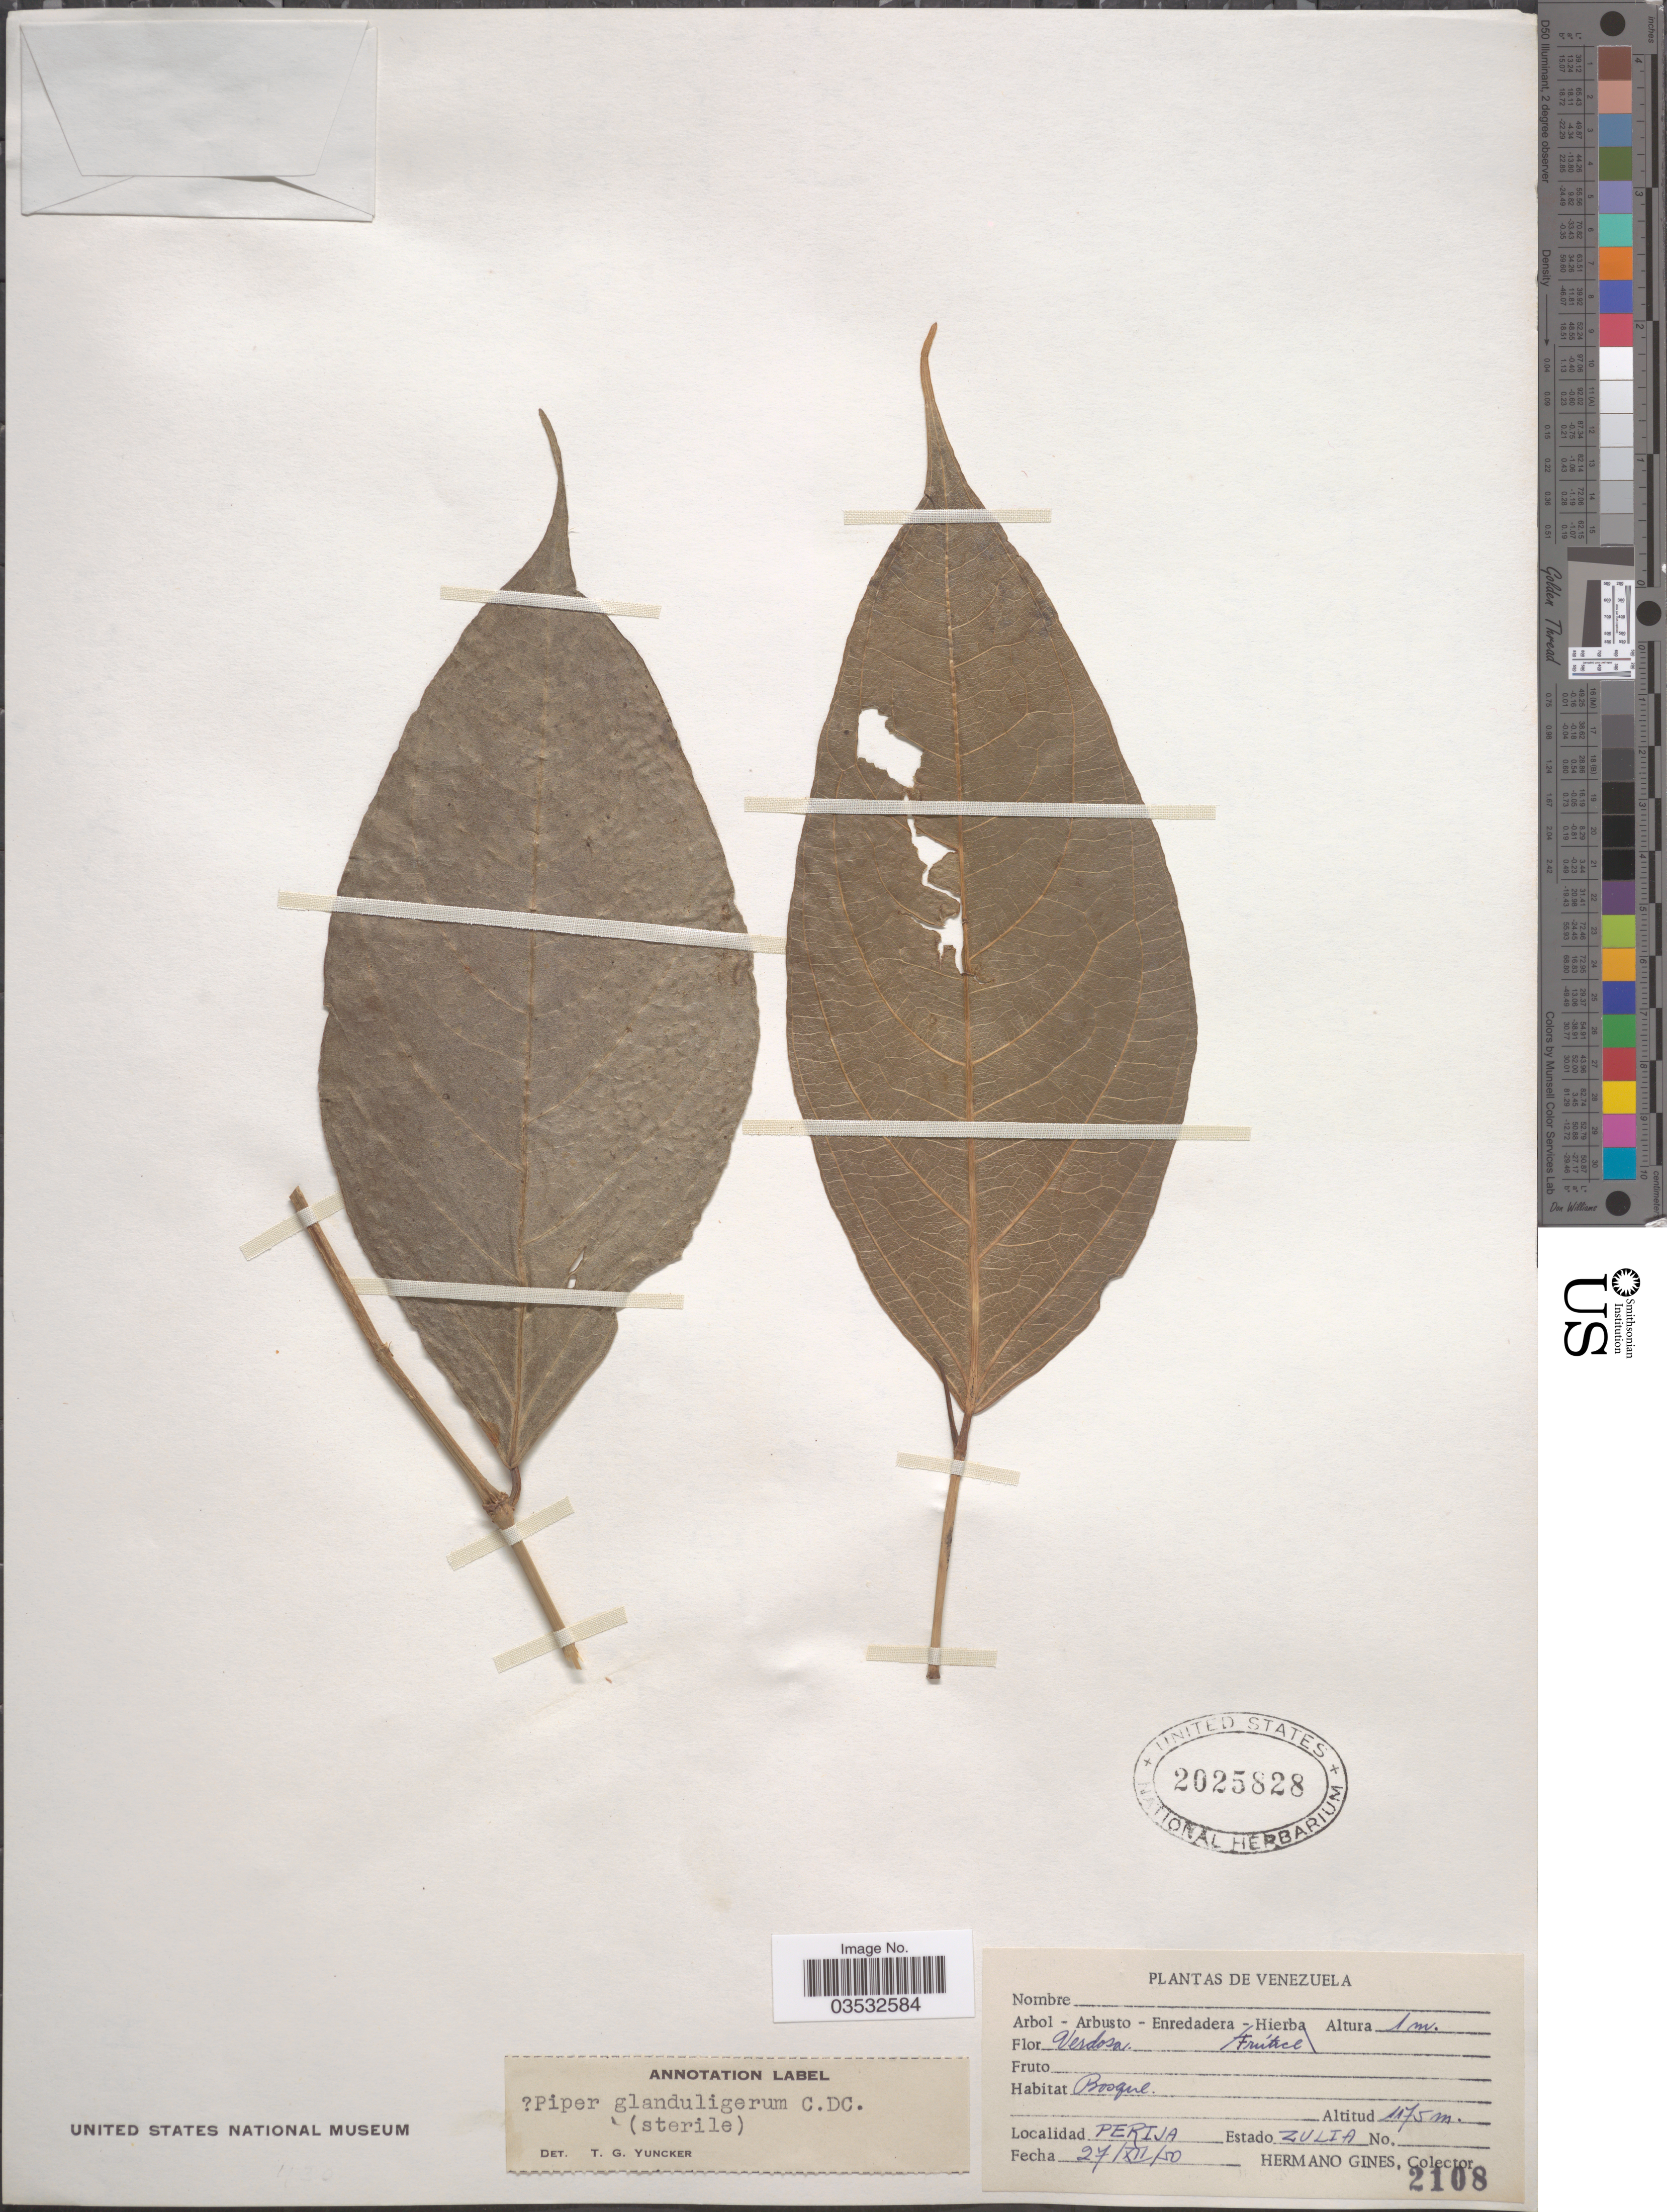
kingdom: Plantae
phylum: Tracheophyta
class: Magnoliopsida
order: Piperales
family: Piperaceae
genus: Piper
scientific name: Piper glanduligerum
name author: C. DC.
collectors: Bro. Gines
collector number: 2108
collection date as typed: Transcribed d/m/y: 27/12/50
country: Venezuela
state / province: Zulia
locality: Perija.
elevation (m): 1175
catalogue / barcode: US 2025828